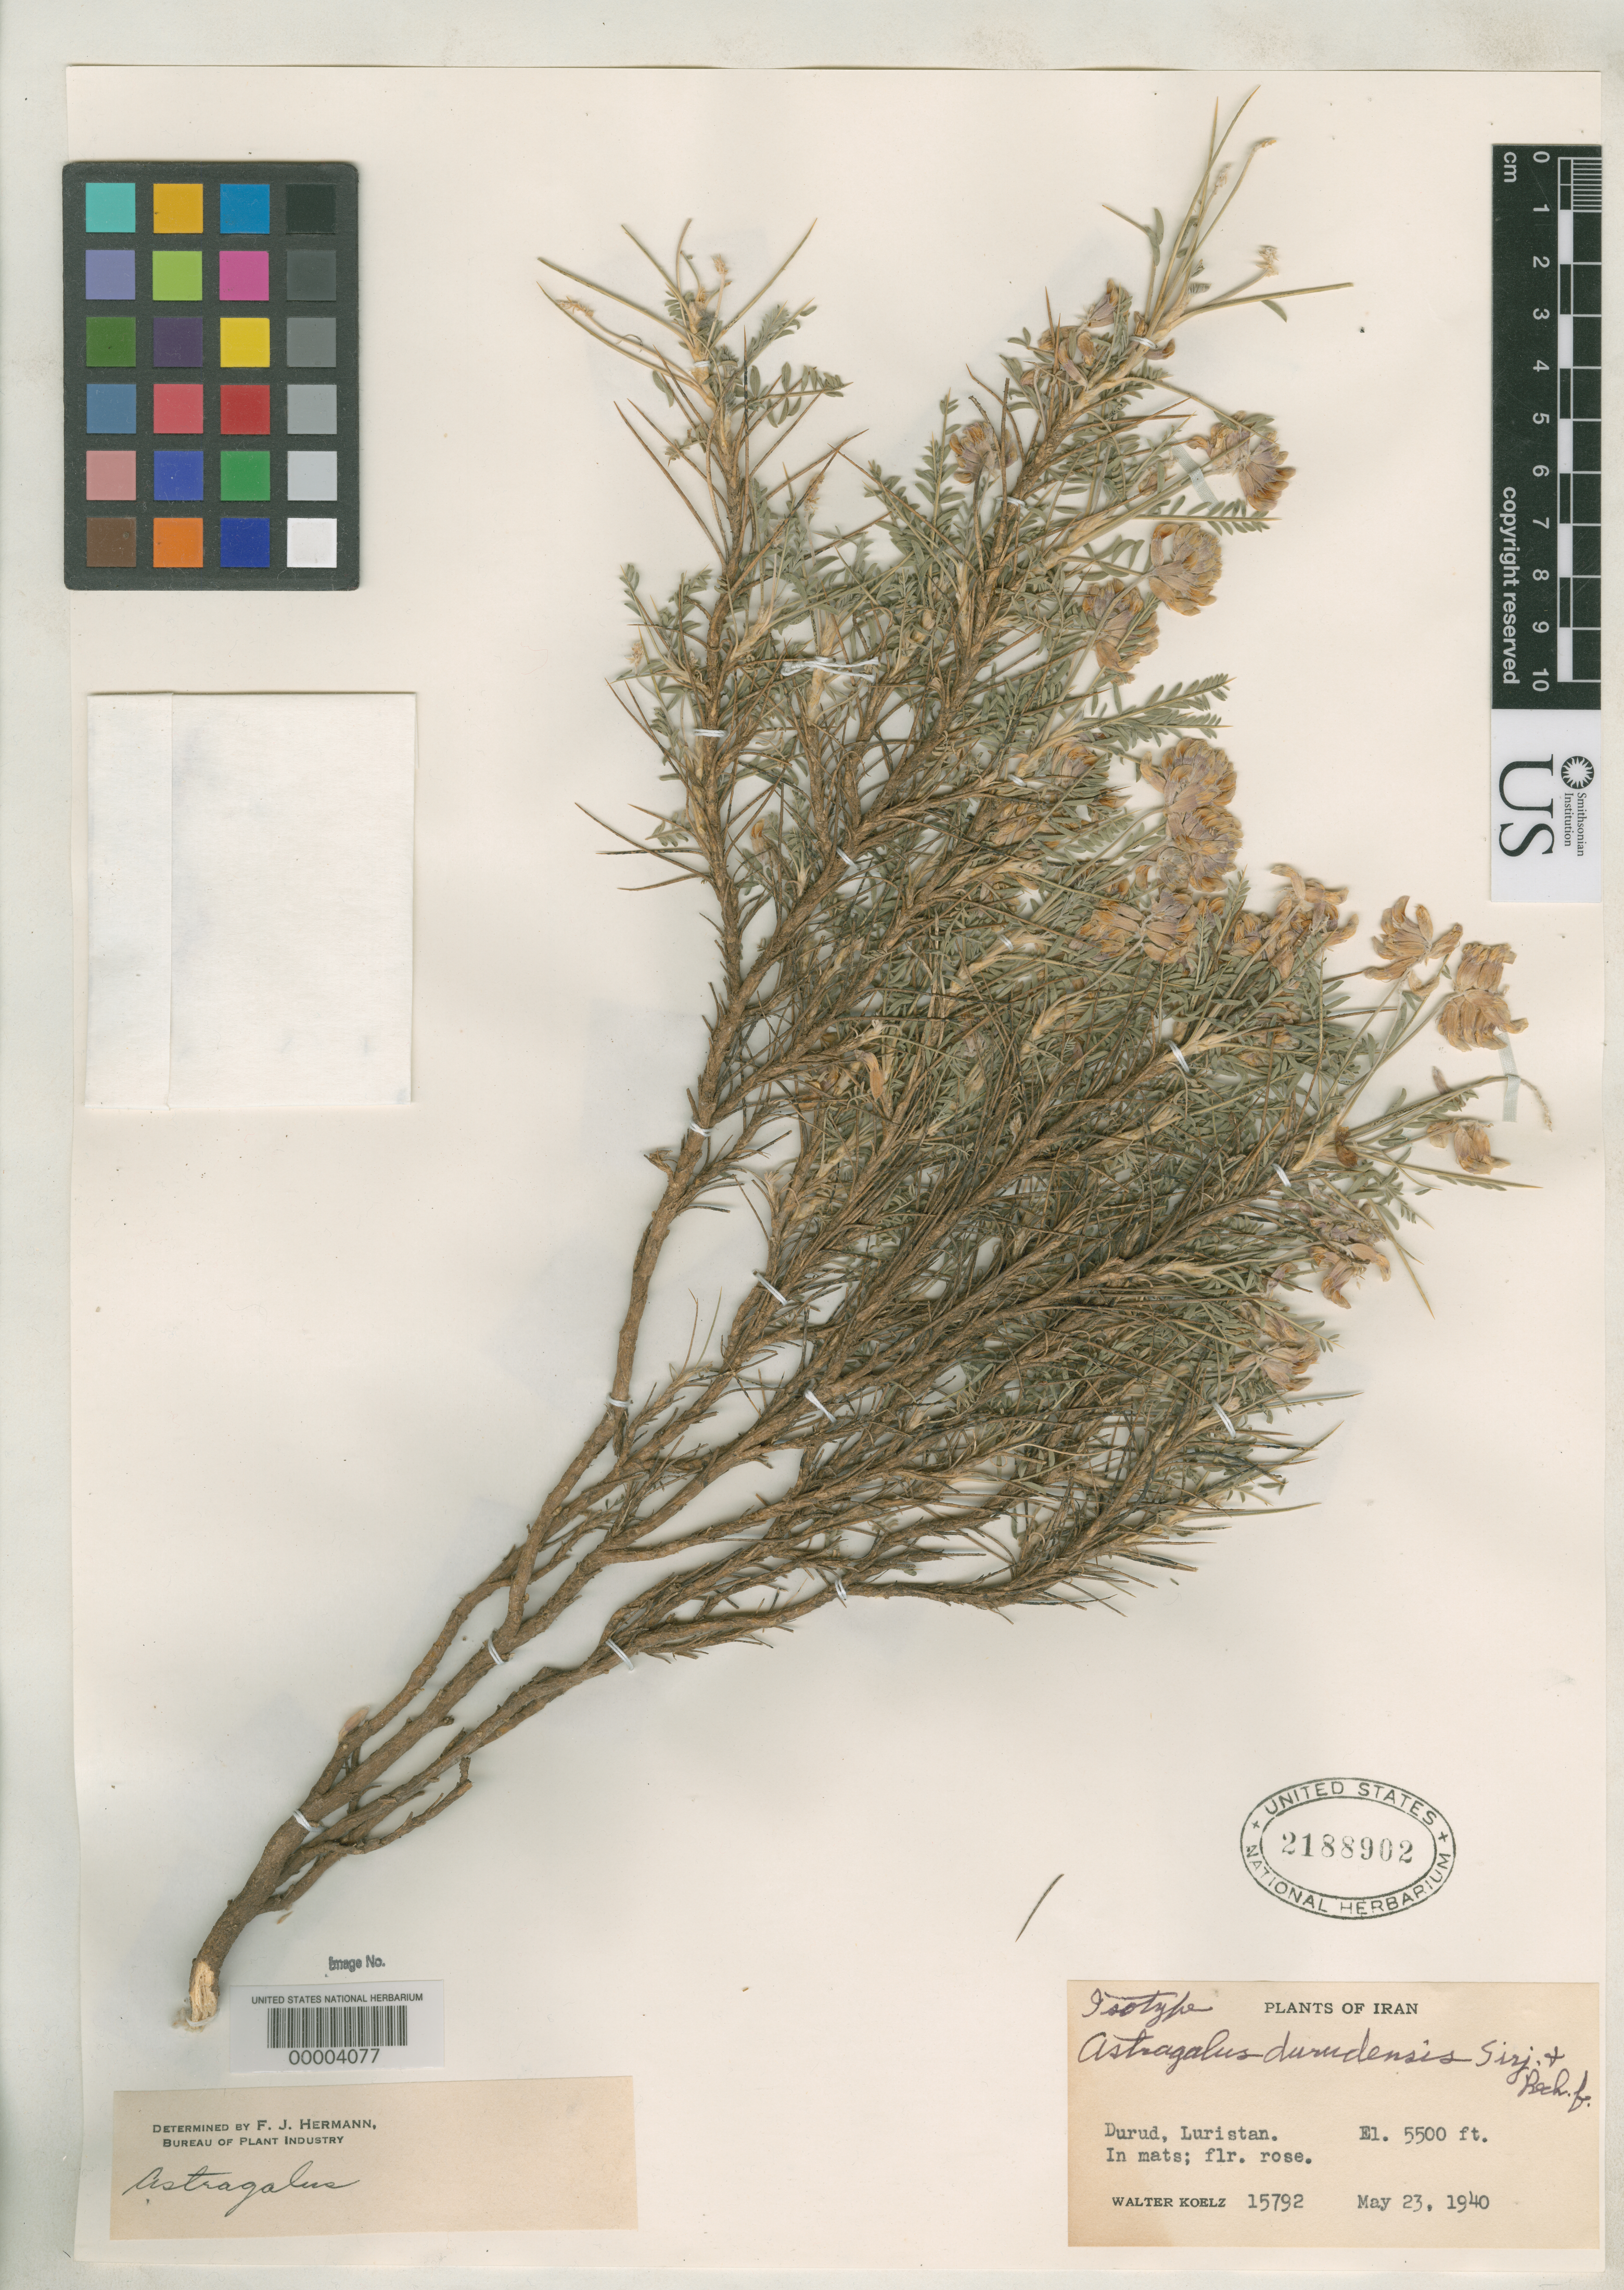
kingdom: Plantae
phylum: Tracheophyta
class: Magnoliopsida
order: Fabales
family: Fabaceae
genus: Astragalus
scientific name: Astragalus durudensis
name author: Širj. & Rech. f.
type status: Isotype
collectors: W. N. Koelz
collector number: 15792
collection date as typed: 23 May 1940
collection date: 1940-05-23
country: Iran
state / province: Lorestan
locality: Durad; alt. 5500 ft.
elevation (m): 1676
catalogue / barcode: US 2188902